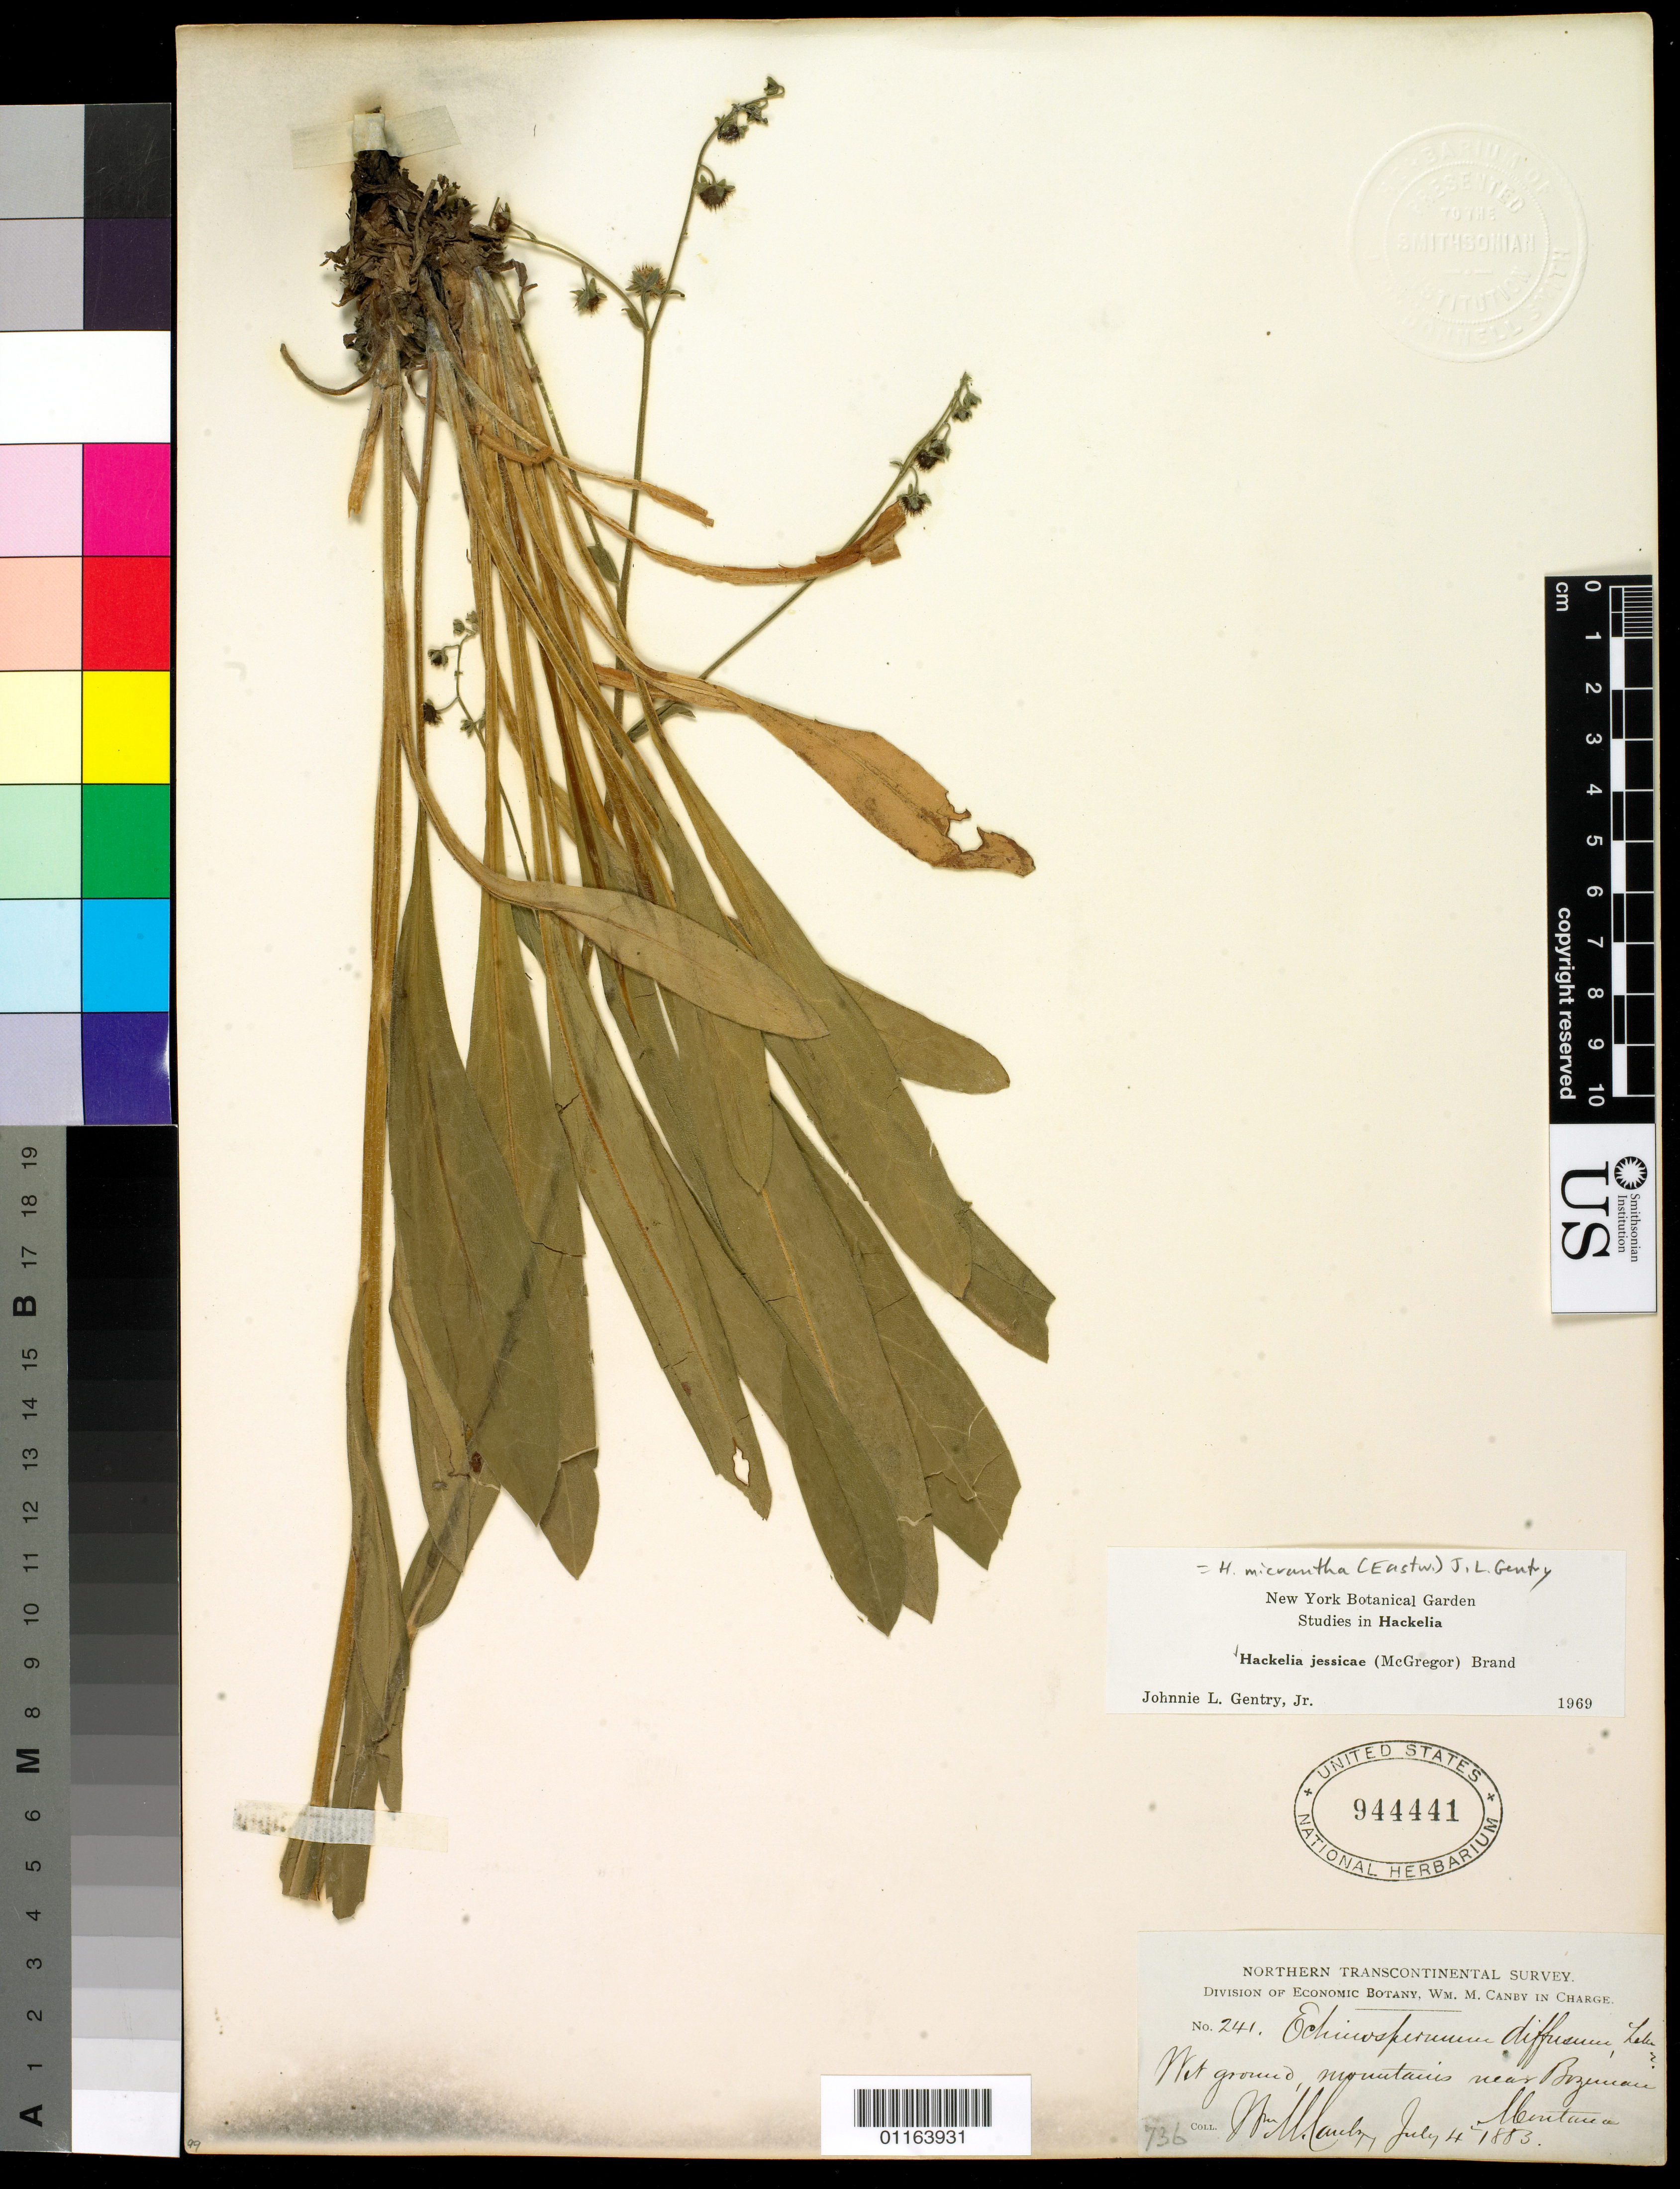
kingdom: Plantae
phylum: Tracheophyta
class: Magnoliopsida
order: Boraginales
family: Boraginaceae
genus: Hackelia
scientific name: Hackelia jessicae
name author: (E.A. McGregor) Brand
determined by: Gentry, J. L.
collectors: W. M. Canby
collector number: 241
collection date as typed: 4 Jul 1883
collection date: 1883-07-04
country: United States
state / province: Montana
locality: Mountains nea Bozeman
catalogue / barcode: US 944441